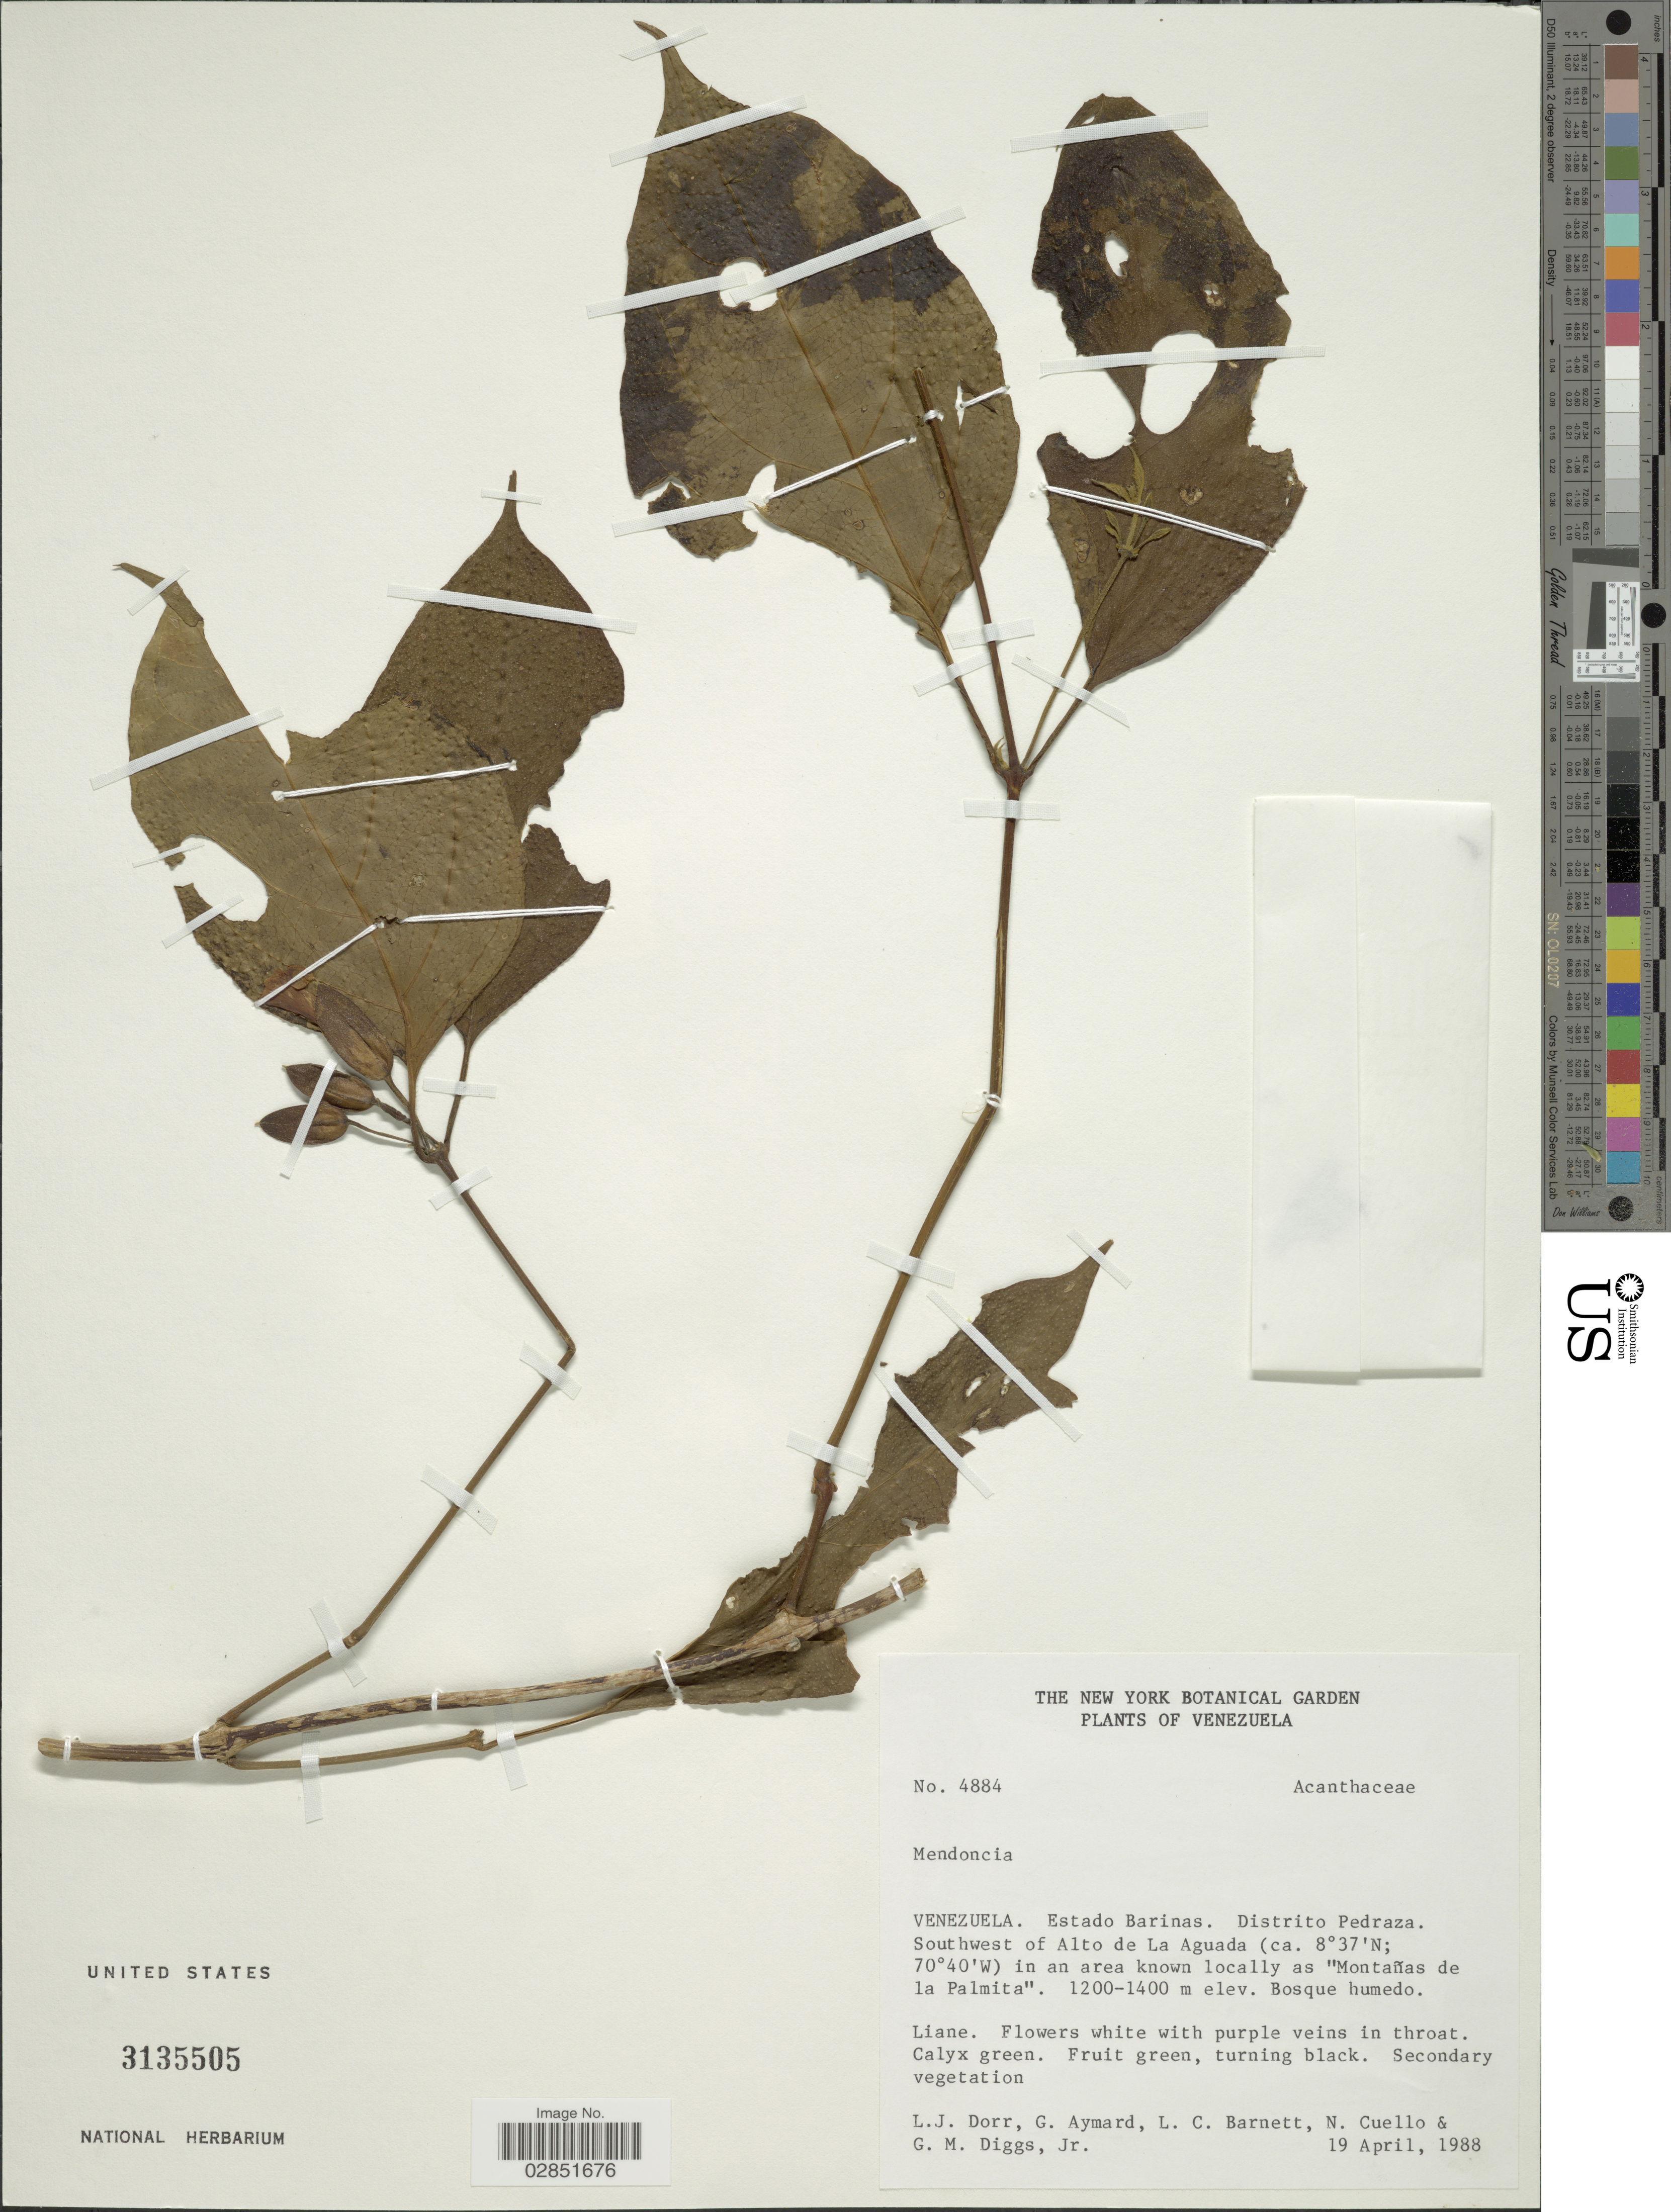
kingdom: Plantae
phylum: Tracheophyta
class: Magnoliopsida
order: Lamiales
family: Acanthaceae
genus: Mendoncia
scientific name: Mendoncia sp.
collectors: L. J. Dorr, G. A. Aymard, L. C. Barnett, N. L. Cuello & G. Diggs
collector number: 4884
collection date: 1988-04-19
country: Venezuela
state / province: Barinas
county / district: Pedraza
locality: SW of Alto de La Aguada in an area known locally as "Montañas de la Palmita"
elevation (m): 1200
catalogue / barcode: US 3135505